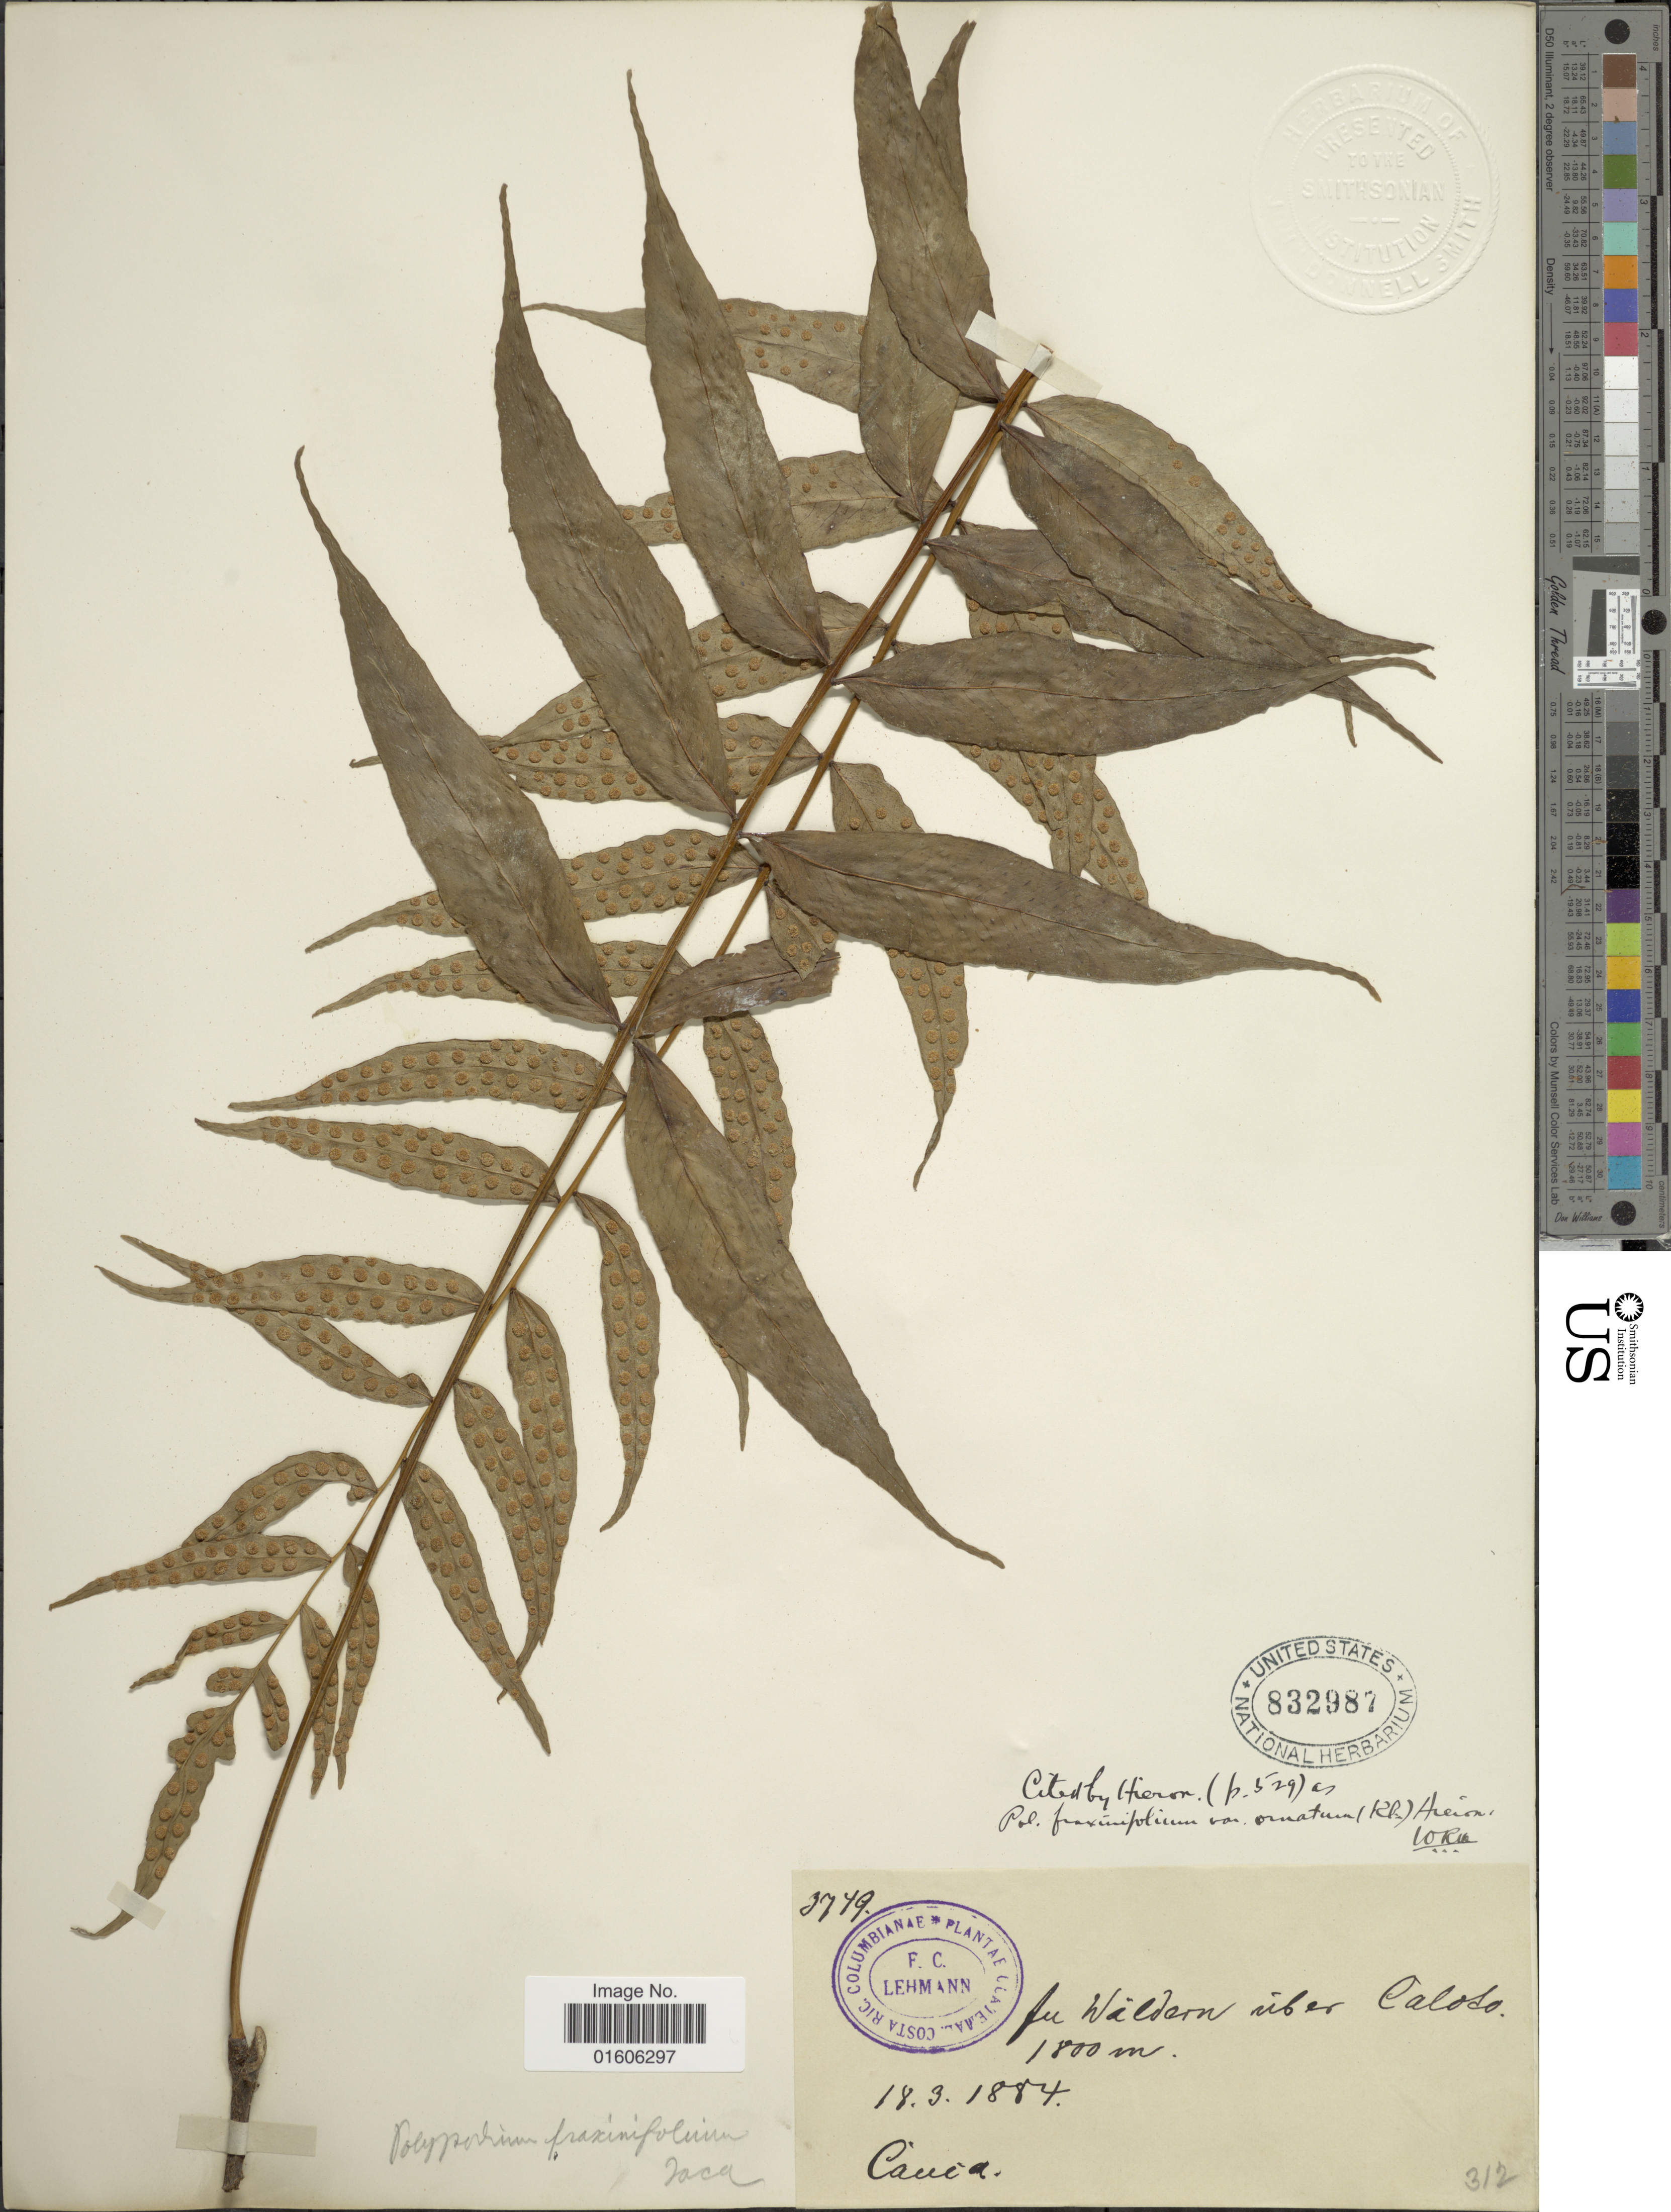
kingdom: Plantae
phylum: Tracheophyta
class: Polypodiopsida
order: Polypodiales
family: Polypodiaceae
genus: Serpocaulon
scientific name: Serpocaulon fraxinifolium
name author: (Jacq.) A.R. Sm.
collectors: F. C. Lehmann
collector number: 3749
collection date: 1884-03-18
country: Colombia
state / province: Cauca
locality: Fu Waldern uber Caloso, Cauca.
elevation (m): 1800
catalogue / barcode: US 832987